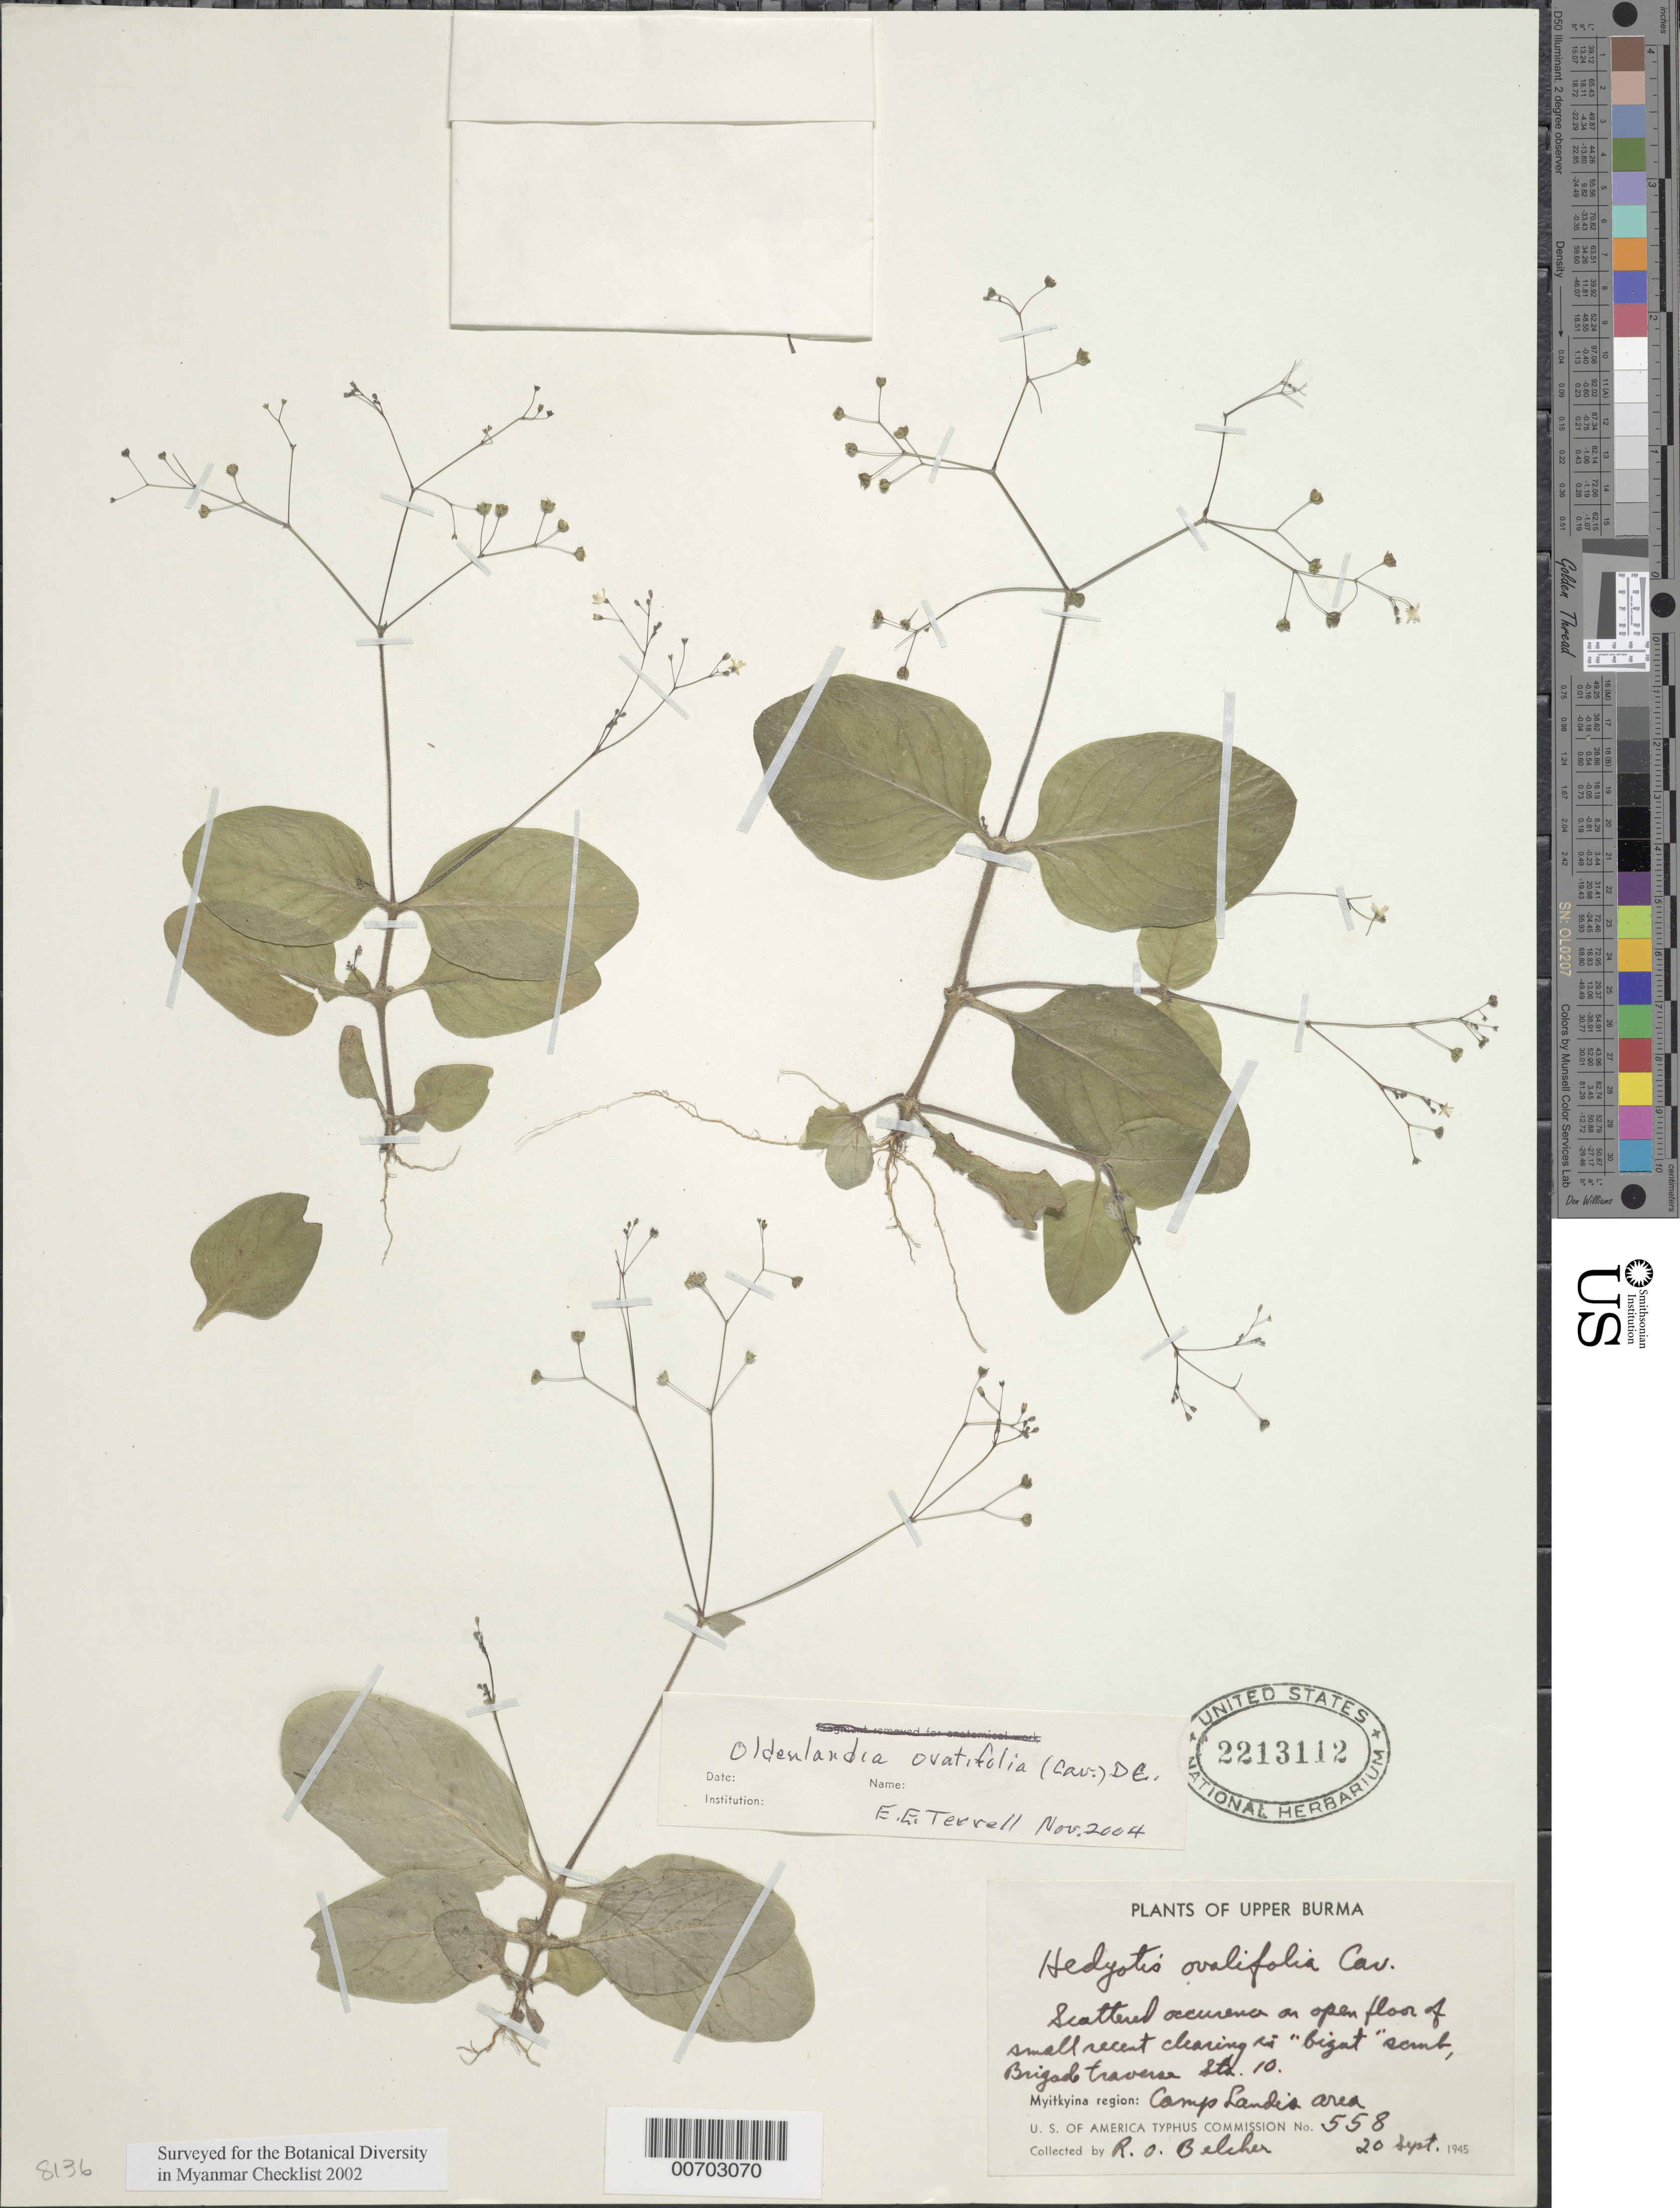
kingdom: Plantae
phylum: Tracheophyta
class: Magnoliopsida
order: Gentianales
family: Rubiaceae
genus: Hedyotis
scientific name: Hedyotis ovatifolia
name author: Cav.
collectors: R. Belcher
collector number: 558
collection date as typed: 20 Sep 1945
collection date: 1945-09-20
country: Myanmar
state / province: Kachin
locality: Myitkyina, Camp Landis area, Sta. 10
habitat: Recent clearing, in "bizat" scrub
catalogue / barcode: US 2213112